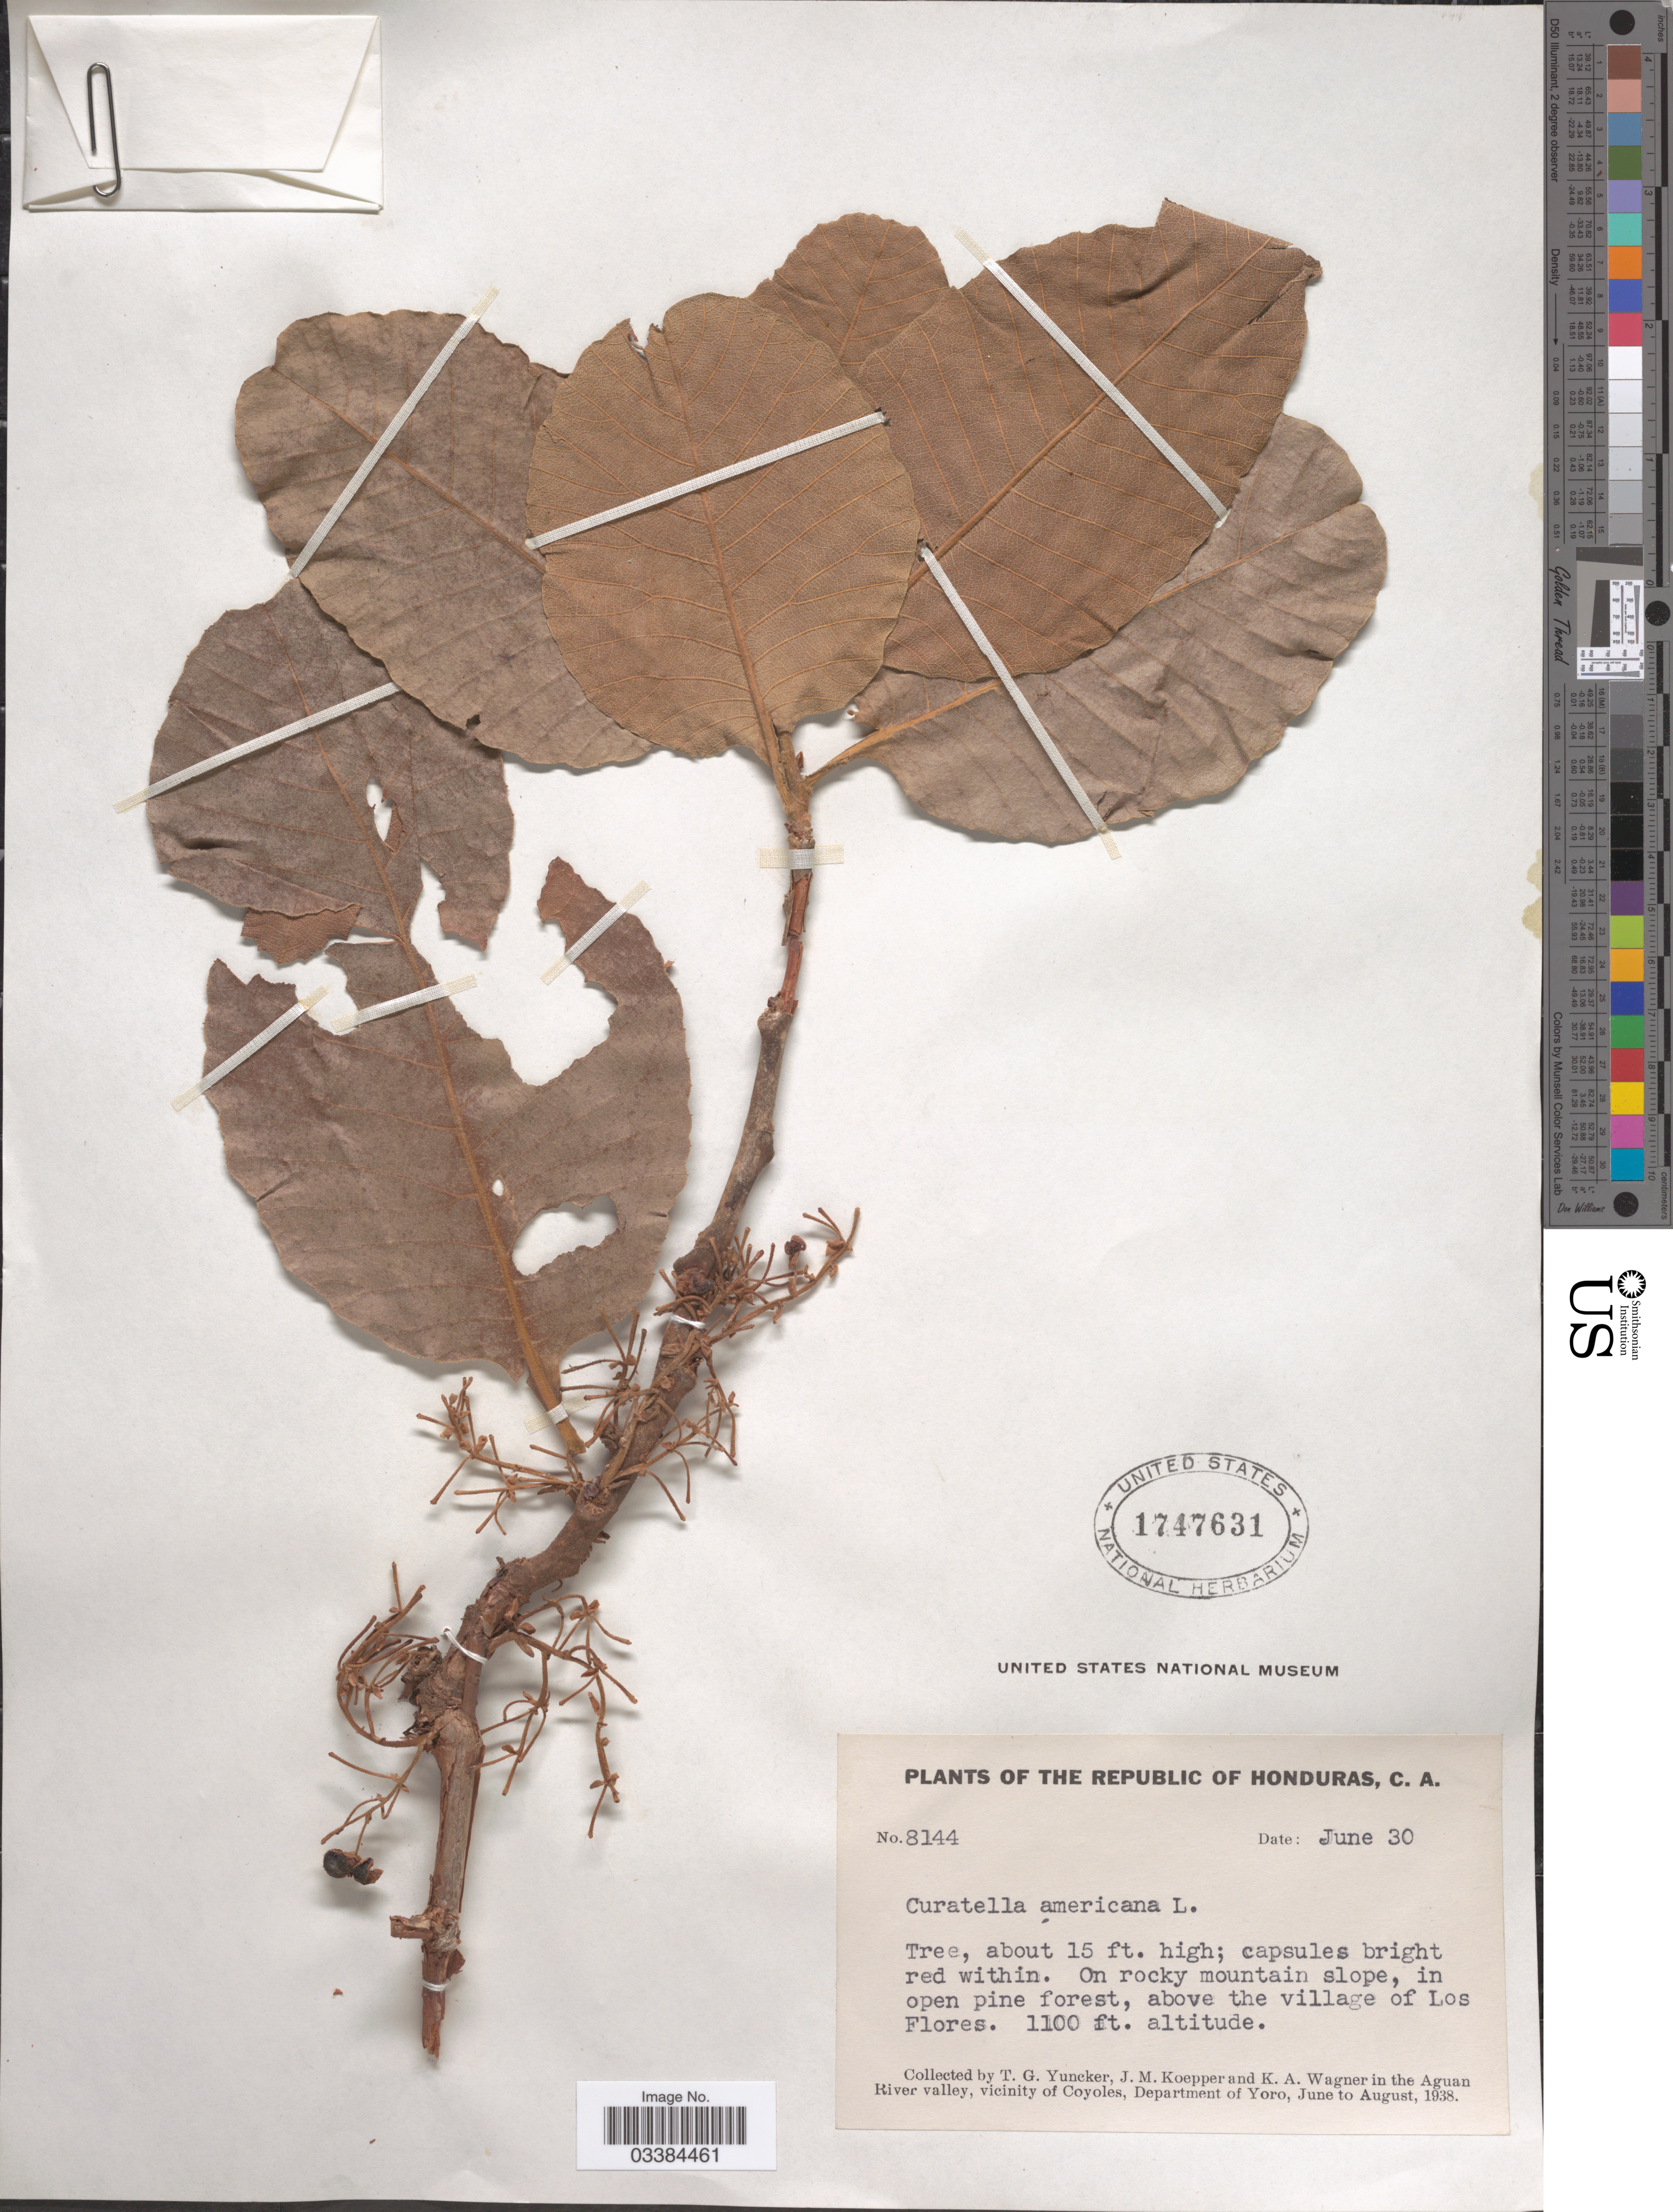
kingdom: Plantae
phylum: Tracheophyta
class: Magnoliopsida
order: Dilleniales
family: Dilleniaceae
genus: Curatella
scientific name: Curatella americana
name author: L.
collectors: T. G. Yuncker, J. M. Koepper & K. A. Wagner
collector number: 8144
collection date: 1938-06-30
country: Honduras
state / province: Yoro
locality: On rocky mountain slope, in open pine forest, above the village of Los Flores. In the Aguan River valley, vicinity of Coyoles, Department of Yoro.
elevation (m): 335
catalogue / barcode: US 1747631